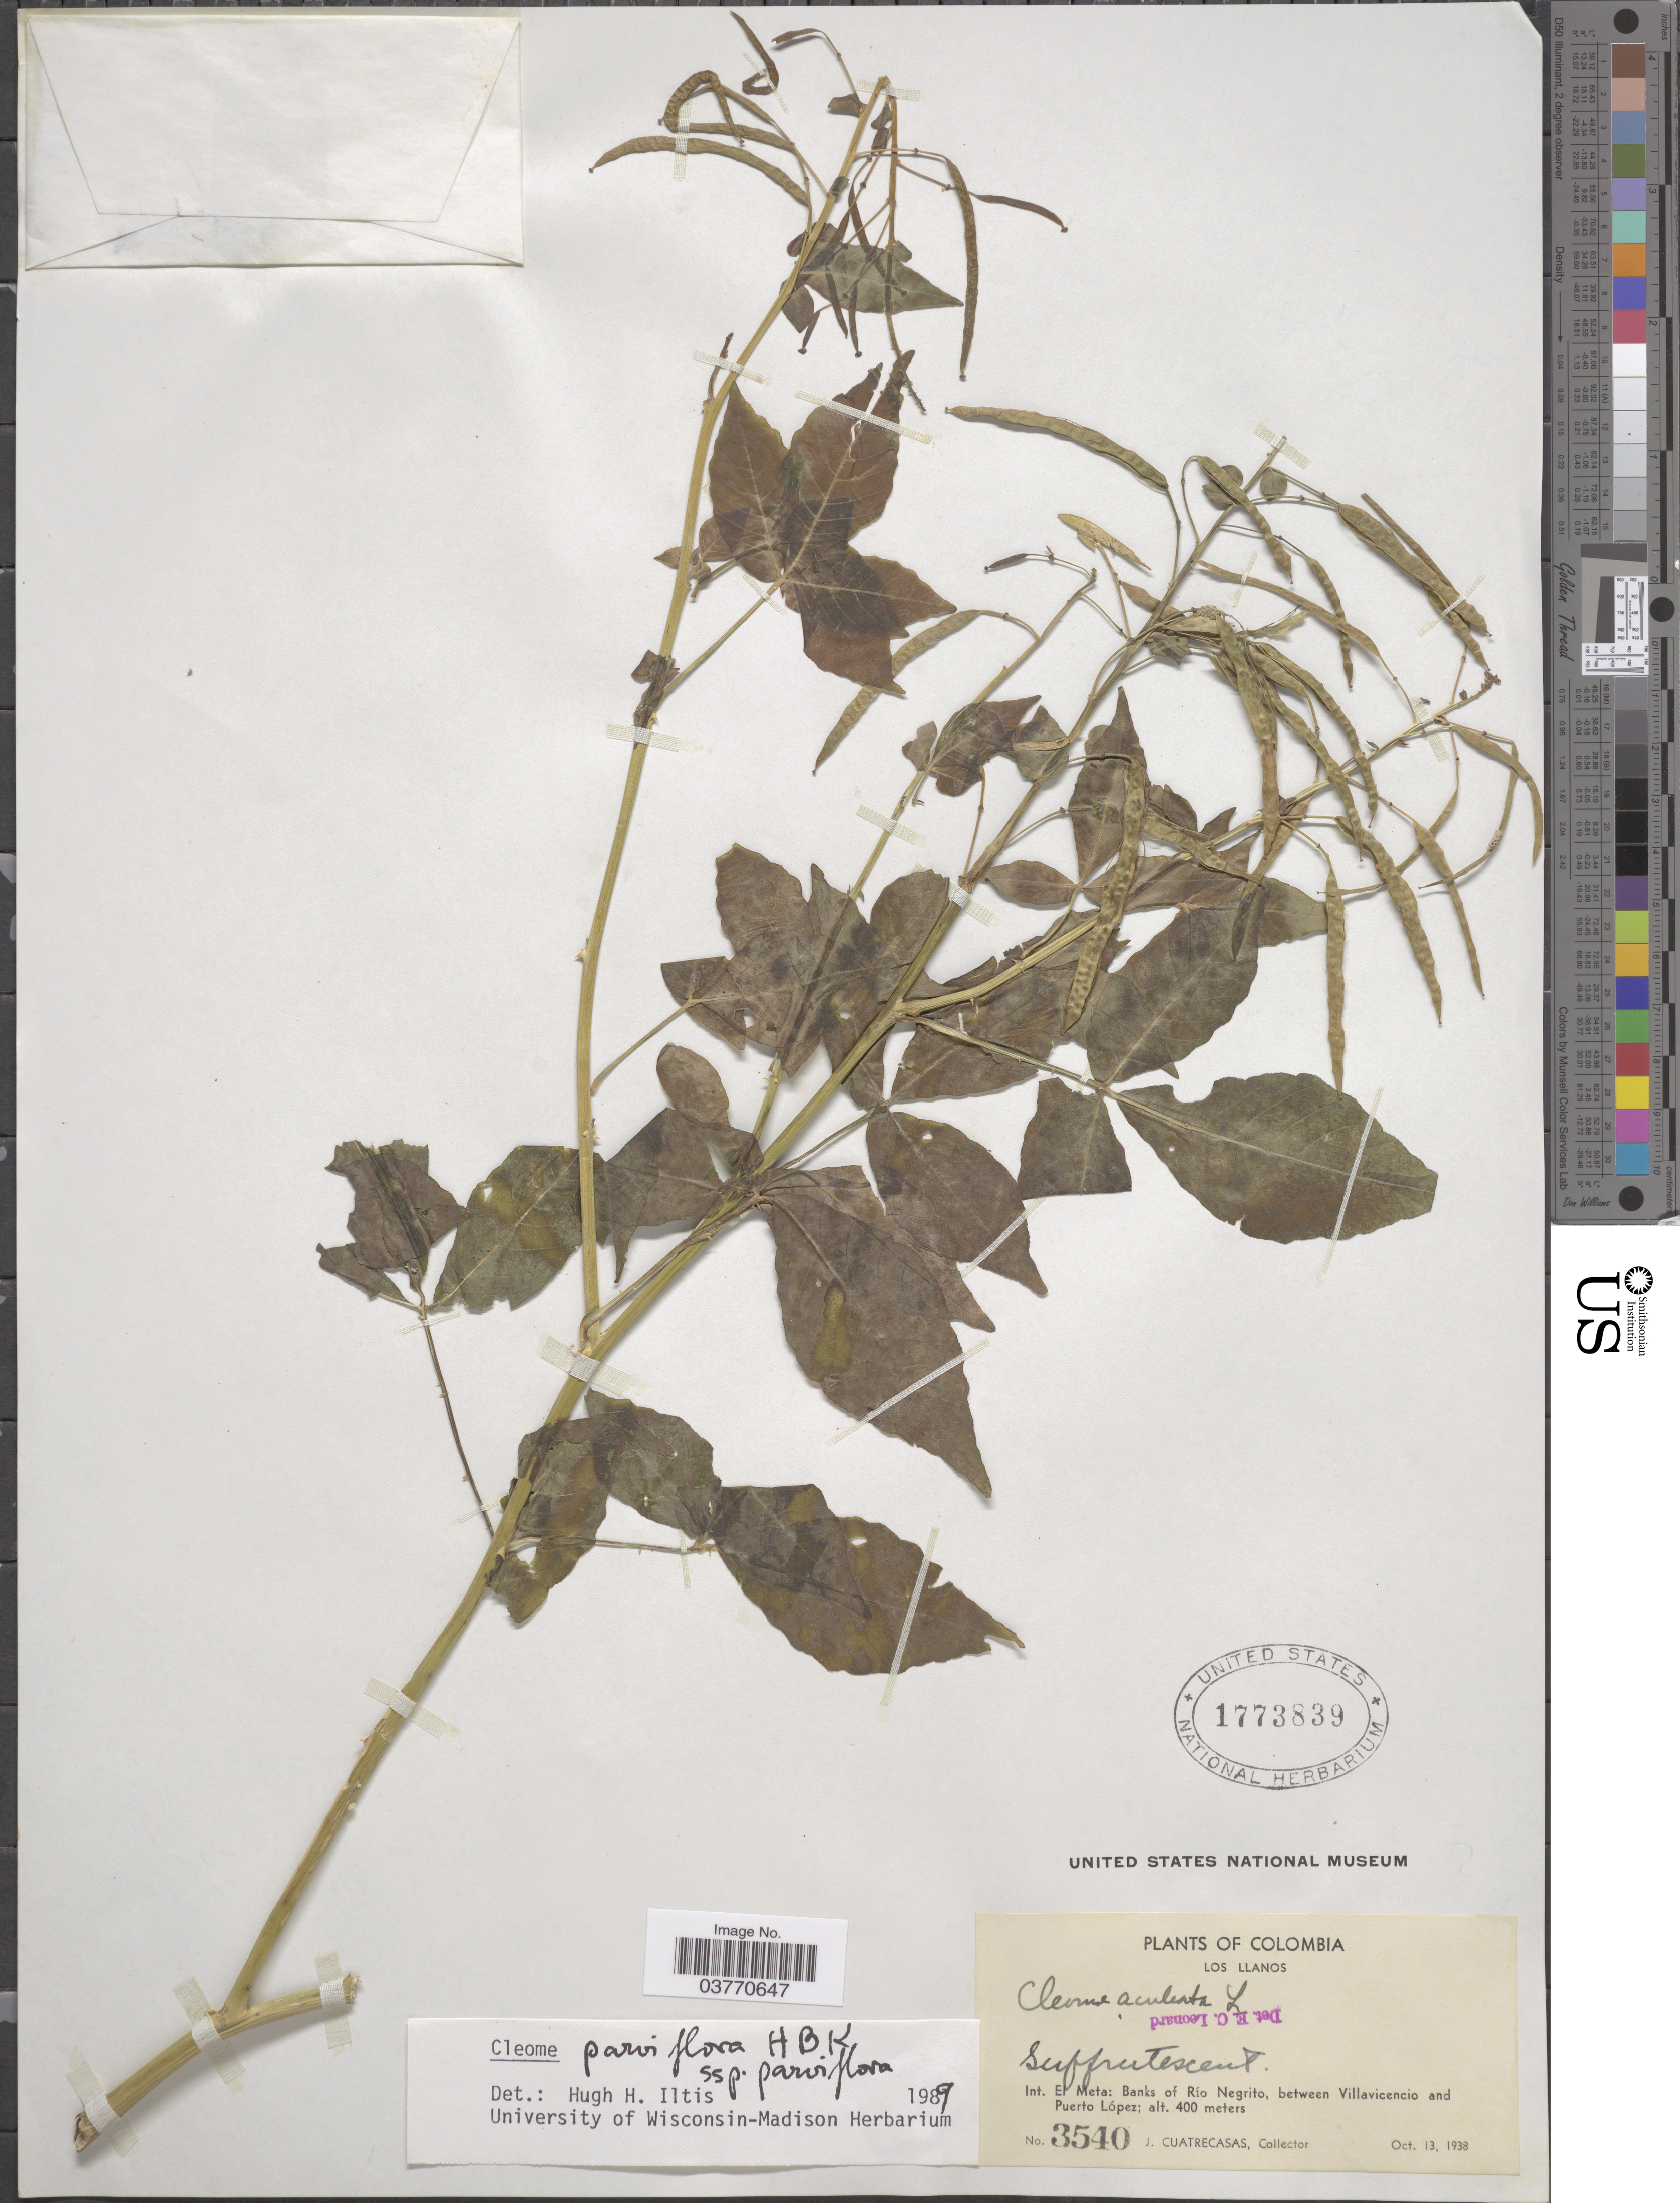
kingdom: Plantae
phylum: Tracheophyta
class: Magnoliopsida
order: Brassicales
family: Cleomaceae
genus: Tarenaya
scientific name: Tarenaya parviflora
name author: (Kunth) Iltis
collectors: J. Cuatrecasas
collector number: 3540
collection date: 1938-10-13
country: Colombia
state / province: Meta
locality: Los Llanos. Int. El Meta: Banks of Río Negrito, between Villavicencio and Puerto López.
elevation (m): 400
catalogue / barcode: US 1773839